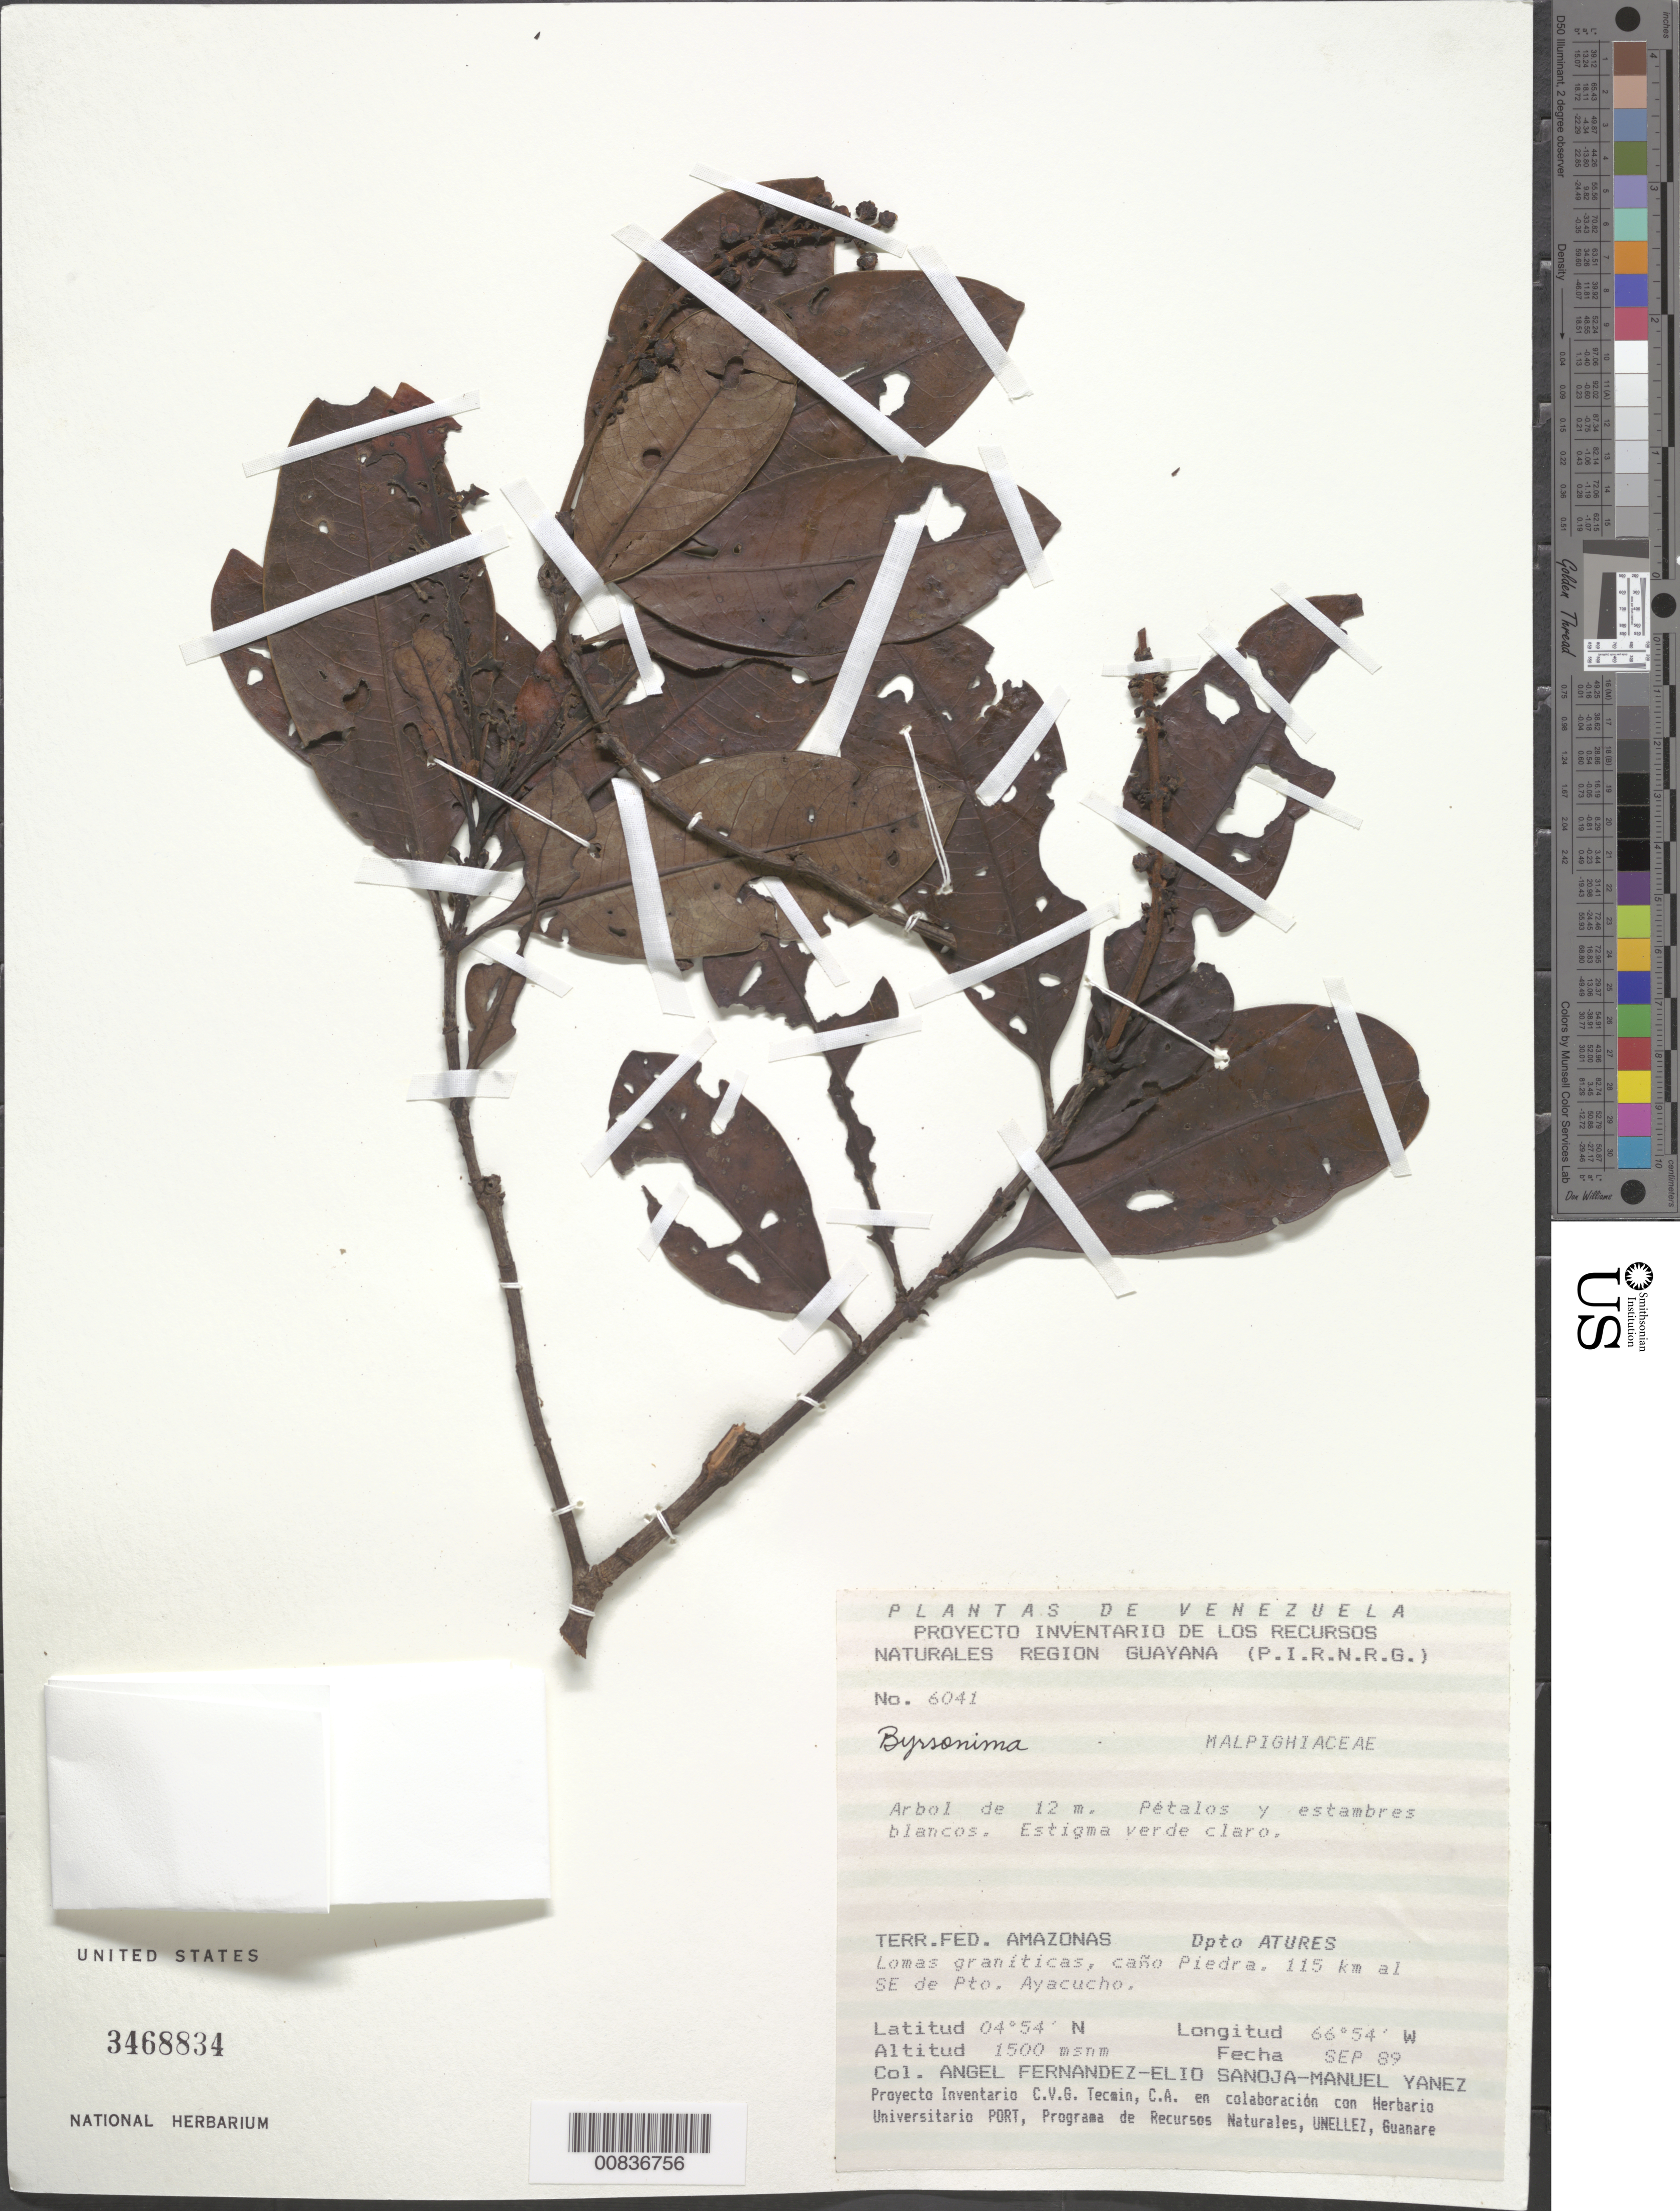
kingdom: Plantae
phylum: Tracheophyta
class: Magnoliopsida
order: Malpighiales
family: Malpighiaceae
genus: Byrsonima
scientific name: Byrsonima sp.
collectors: A. Fernández, E. Sanoja & M. Yanez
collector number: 6041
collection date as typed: Sep-89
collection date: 1989-09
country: Venezuela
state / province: Amazonas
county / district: Atures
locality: Caño Piedra, 115 km SE de Puerto Ayacucho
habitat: Lomas graníticas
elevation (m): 1500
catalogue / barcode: US 3468834